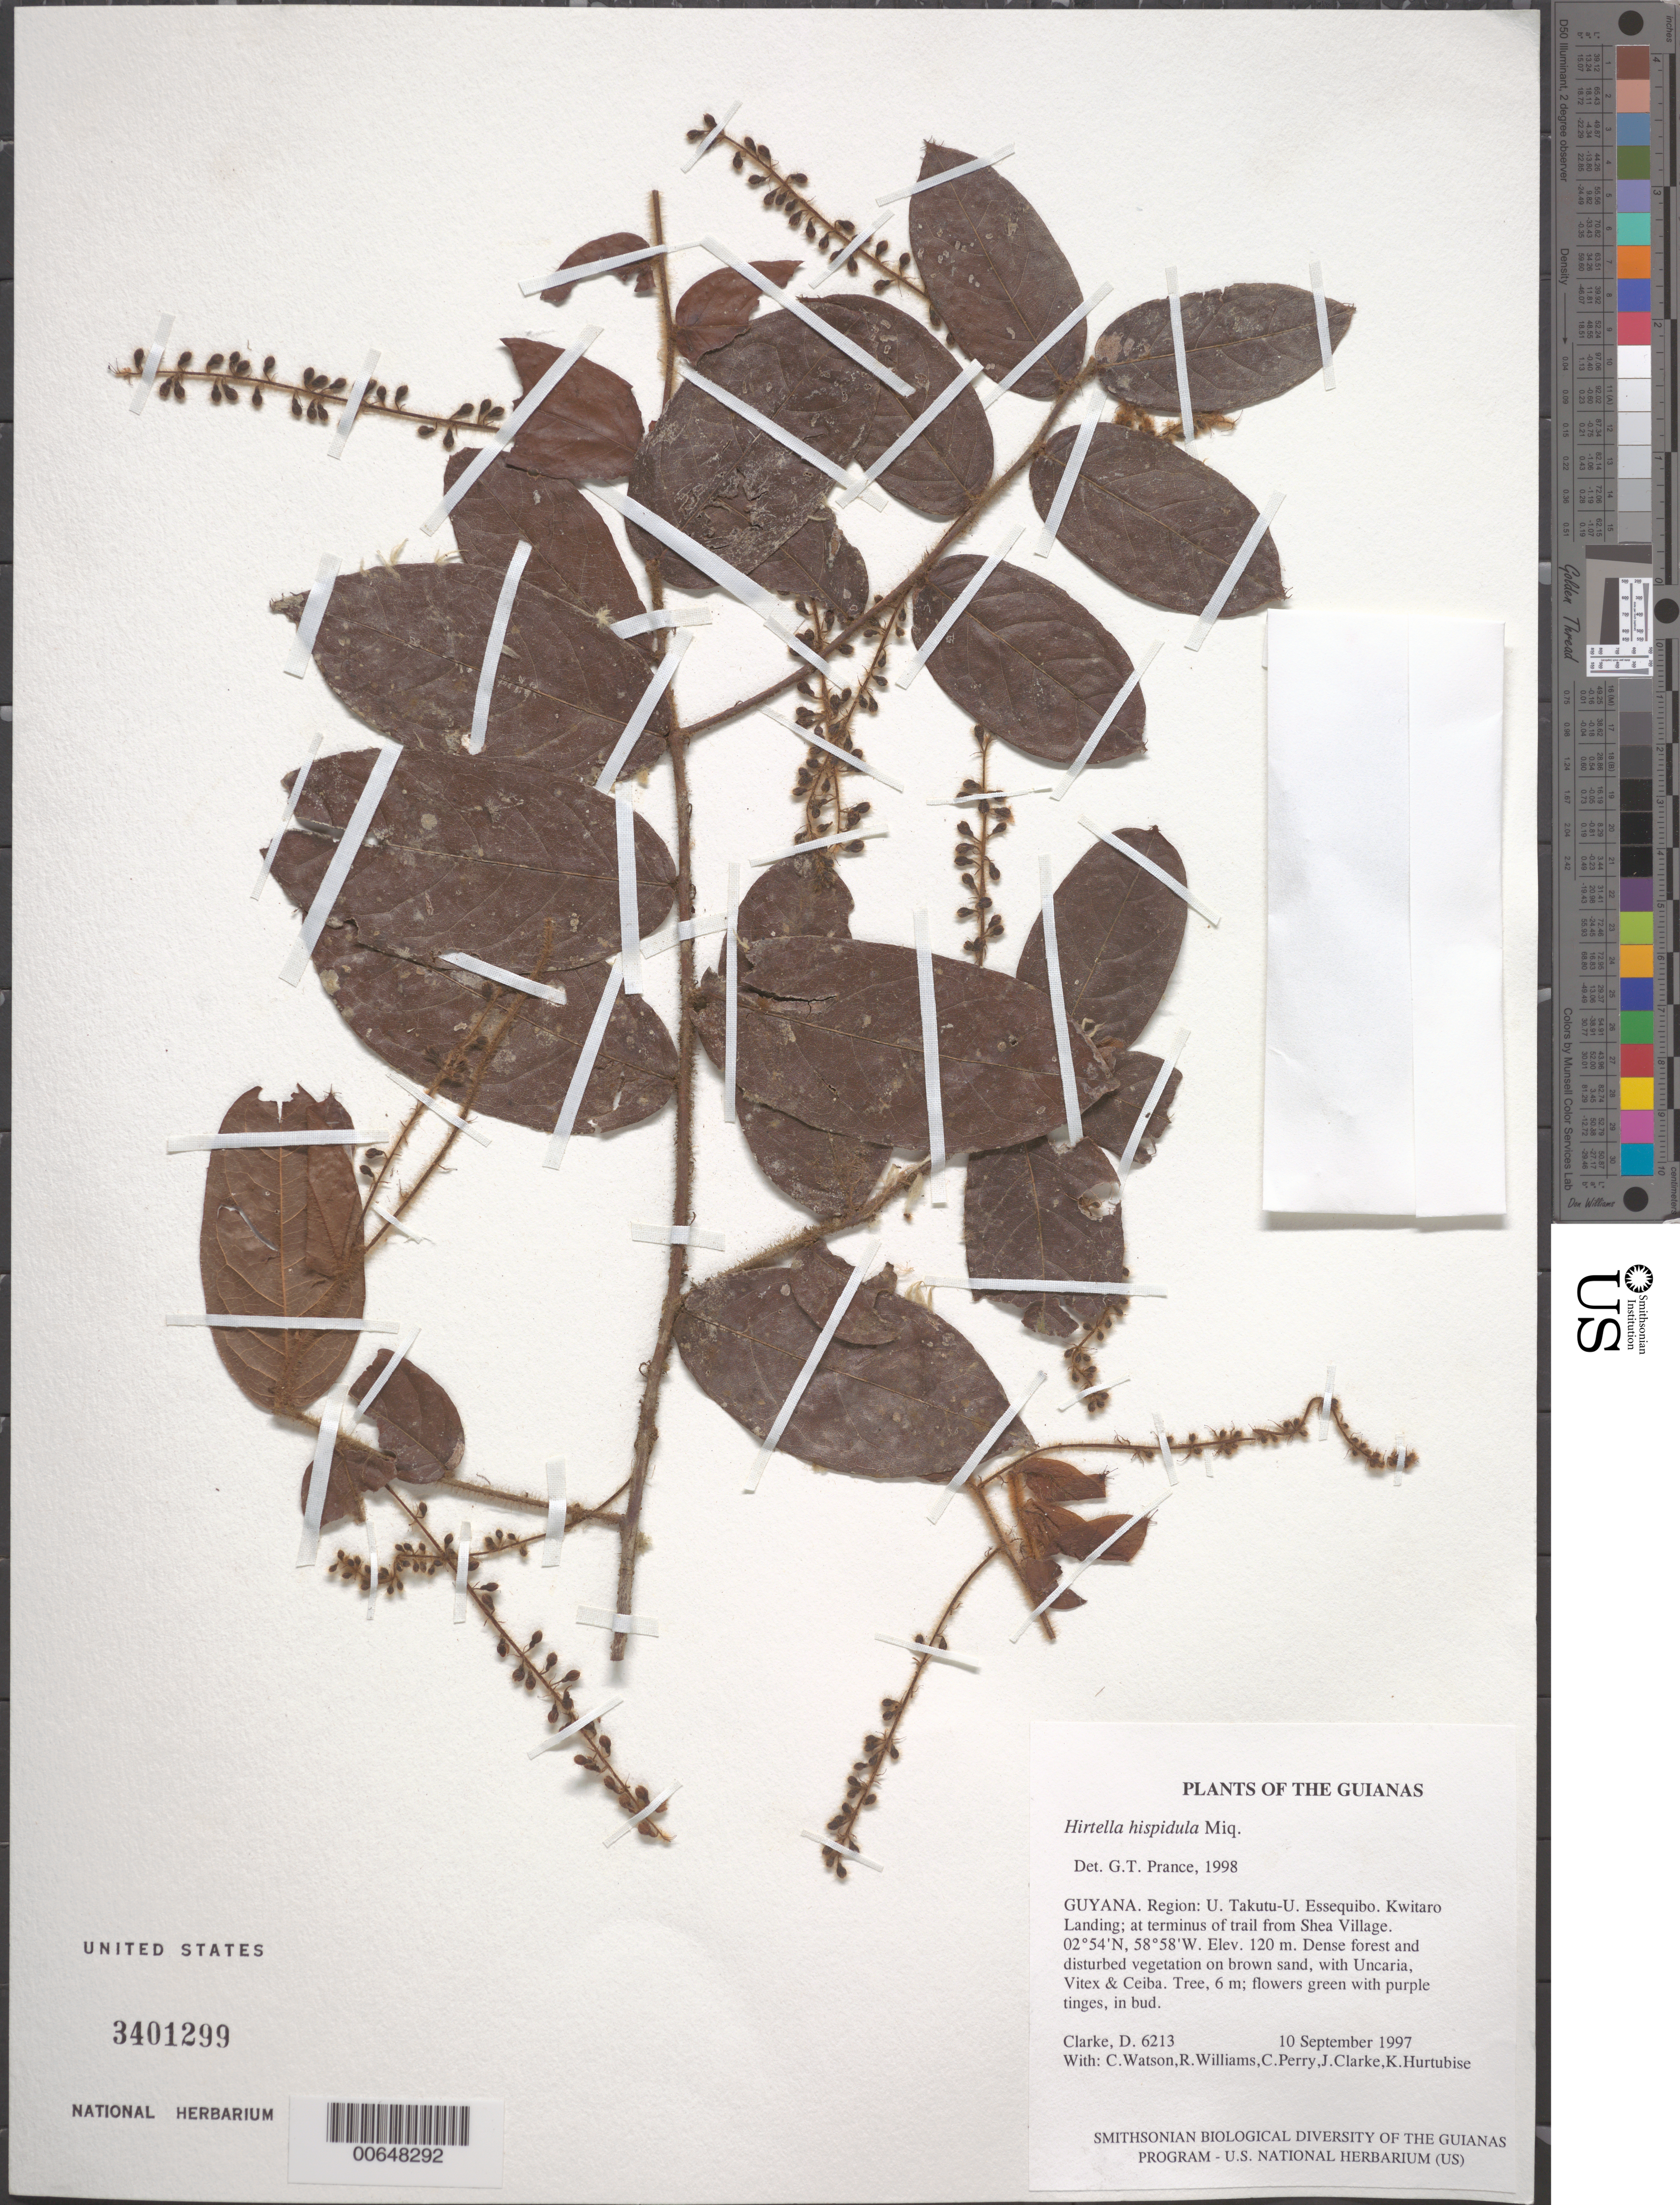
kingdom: Plantae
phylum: Tracheophyta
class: Magnoliopsida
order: Malpighiales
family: Chrysobalanaceae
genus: Hirtella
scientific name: Hirtella hispidula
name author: Miq.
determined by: Prance, G. T.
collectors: H. D. Clarke, C. Watson, R. Williams, C. Perry, J. Clarke & K. Hurtubise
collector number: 6213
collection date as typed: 10 September 1997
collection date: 1997-09-10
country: Guyana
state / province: U. Takutu-U. Essequibo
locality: Kwitaro Landing; at terminus of trail from Shea Village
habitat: Dense forest and disturbed vegetation on brown sand, with Uncaria, Vitex & Ceiba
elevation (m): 120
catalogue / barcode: US 3401299